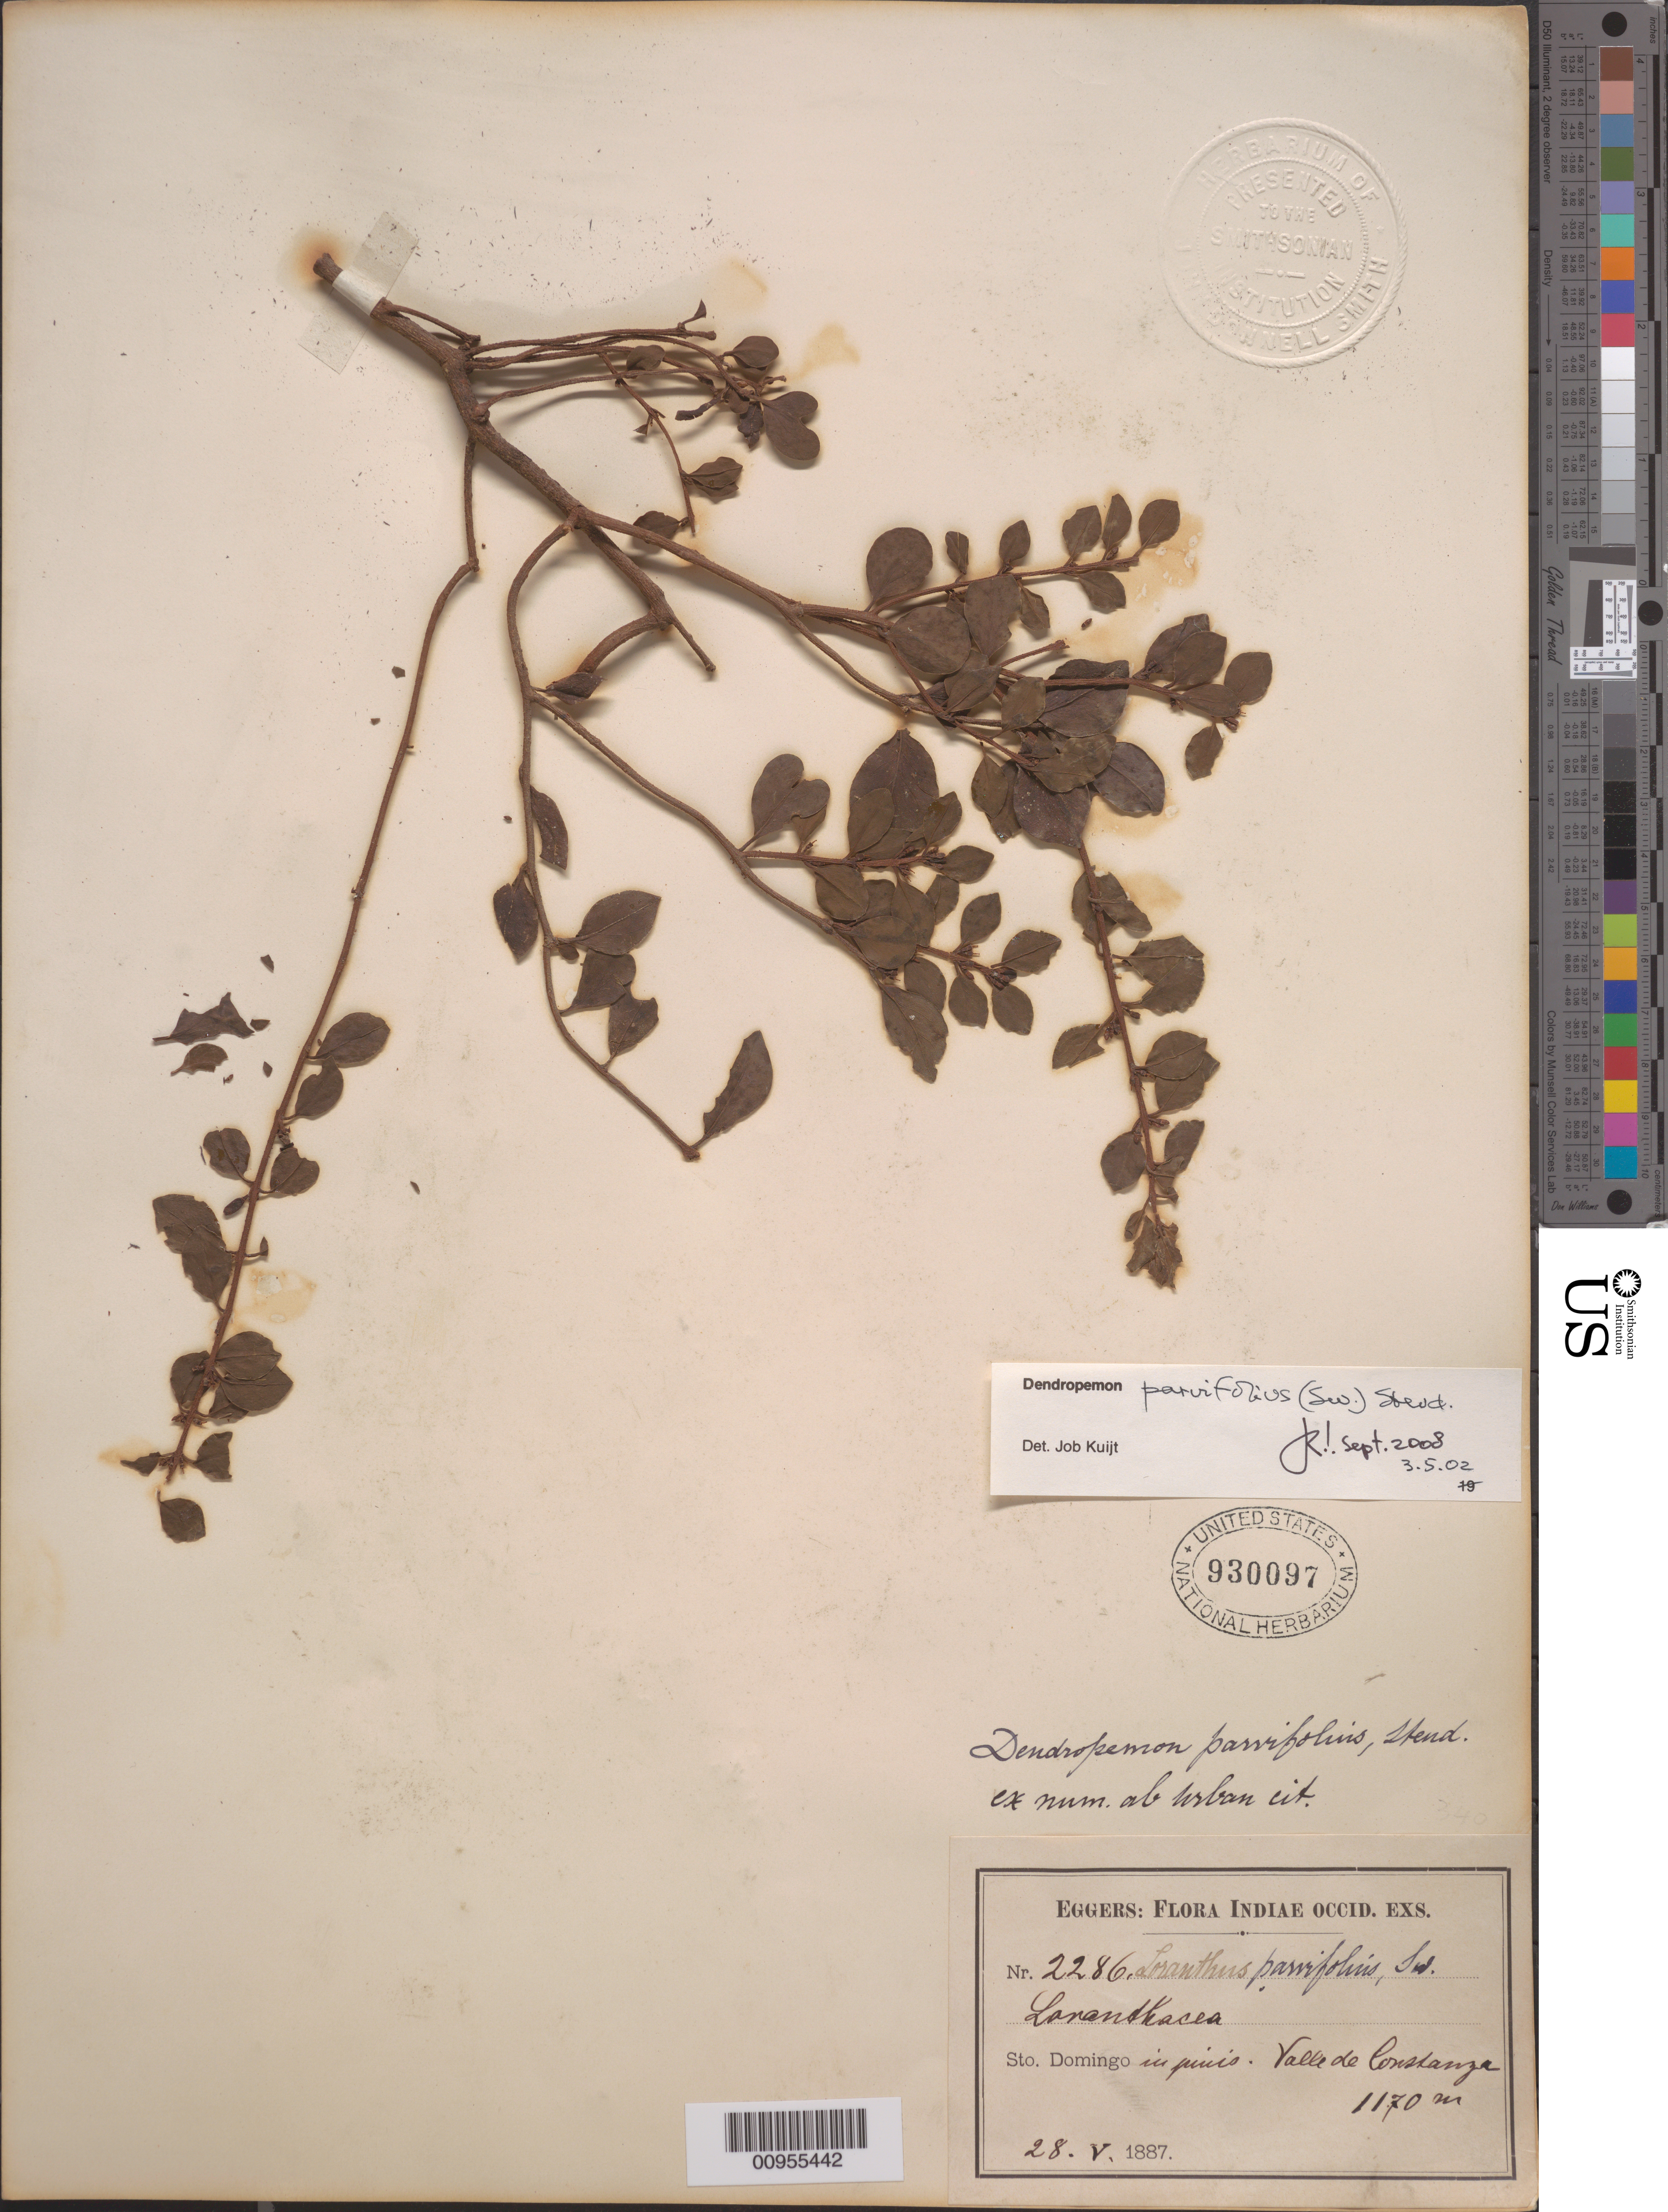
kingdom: Plantae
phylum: Tracheophyta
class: Magnoliopsida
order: Santalales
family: Loranthaceae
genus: Dendropemon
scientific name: Dendropemon parvifolius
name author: (Sw.) Steud.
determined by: Kuijt, Job, (CANADA)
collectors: H. F. A. von Eggers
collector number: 2286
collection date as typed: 28 May 1887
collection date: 1887-05-28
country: Dominican Republic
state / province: La Vega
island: Hispaniola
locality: Valle de Constanza.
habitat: in pinis.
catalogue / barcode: US 930097